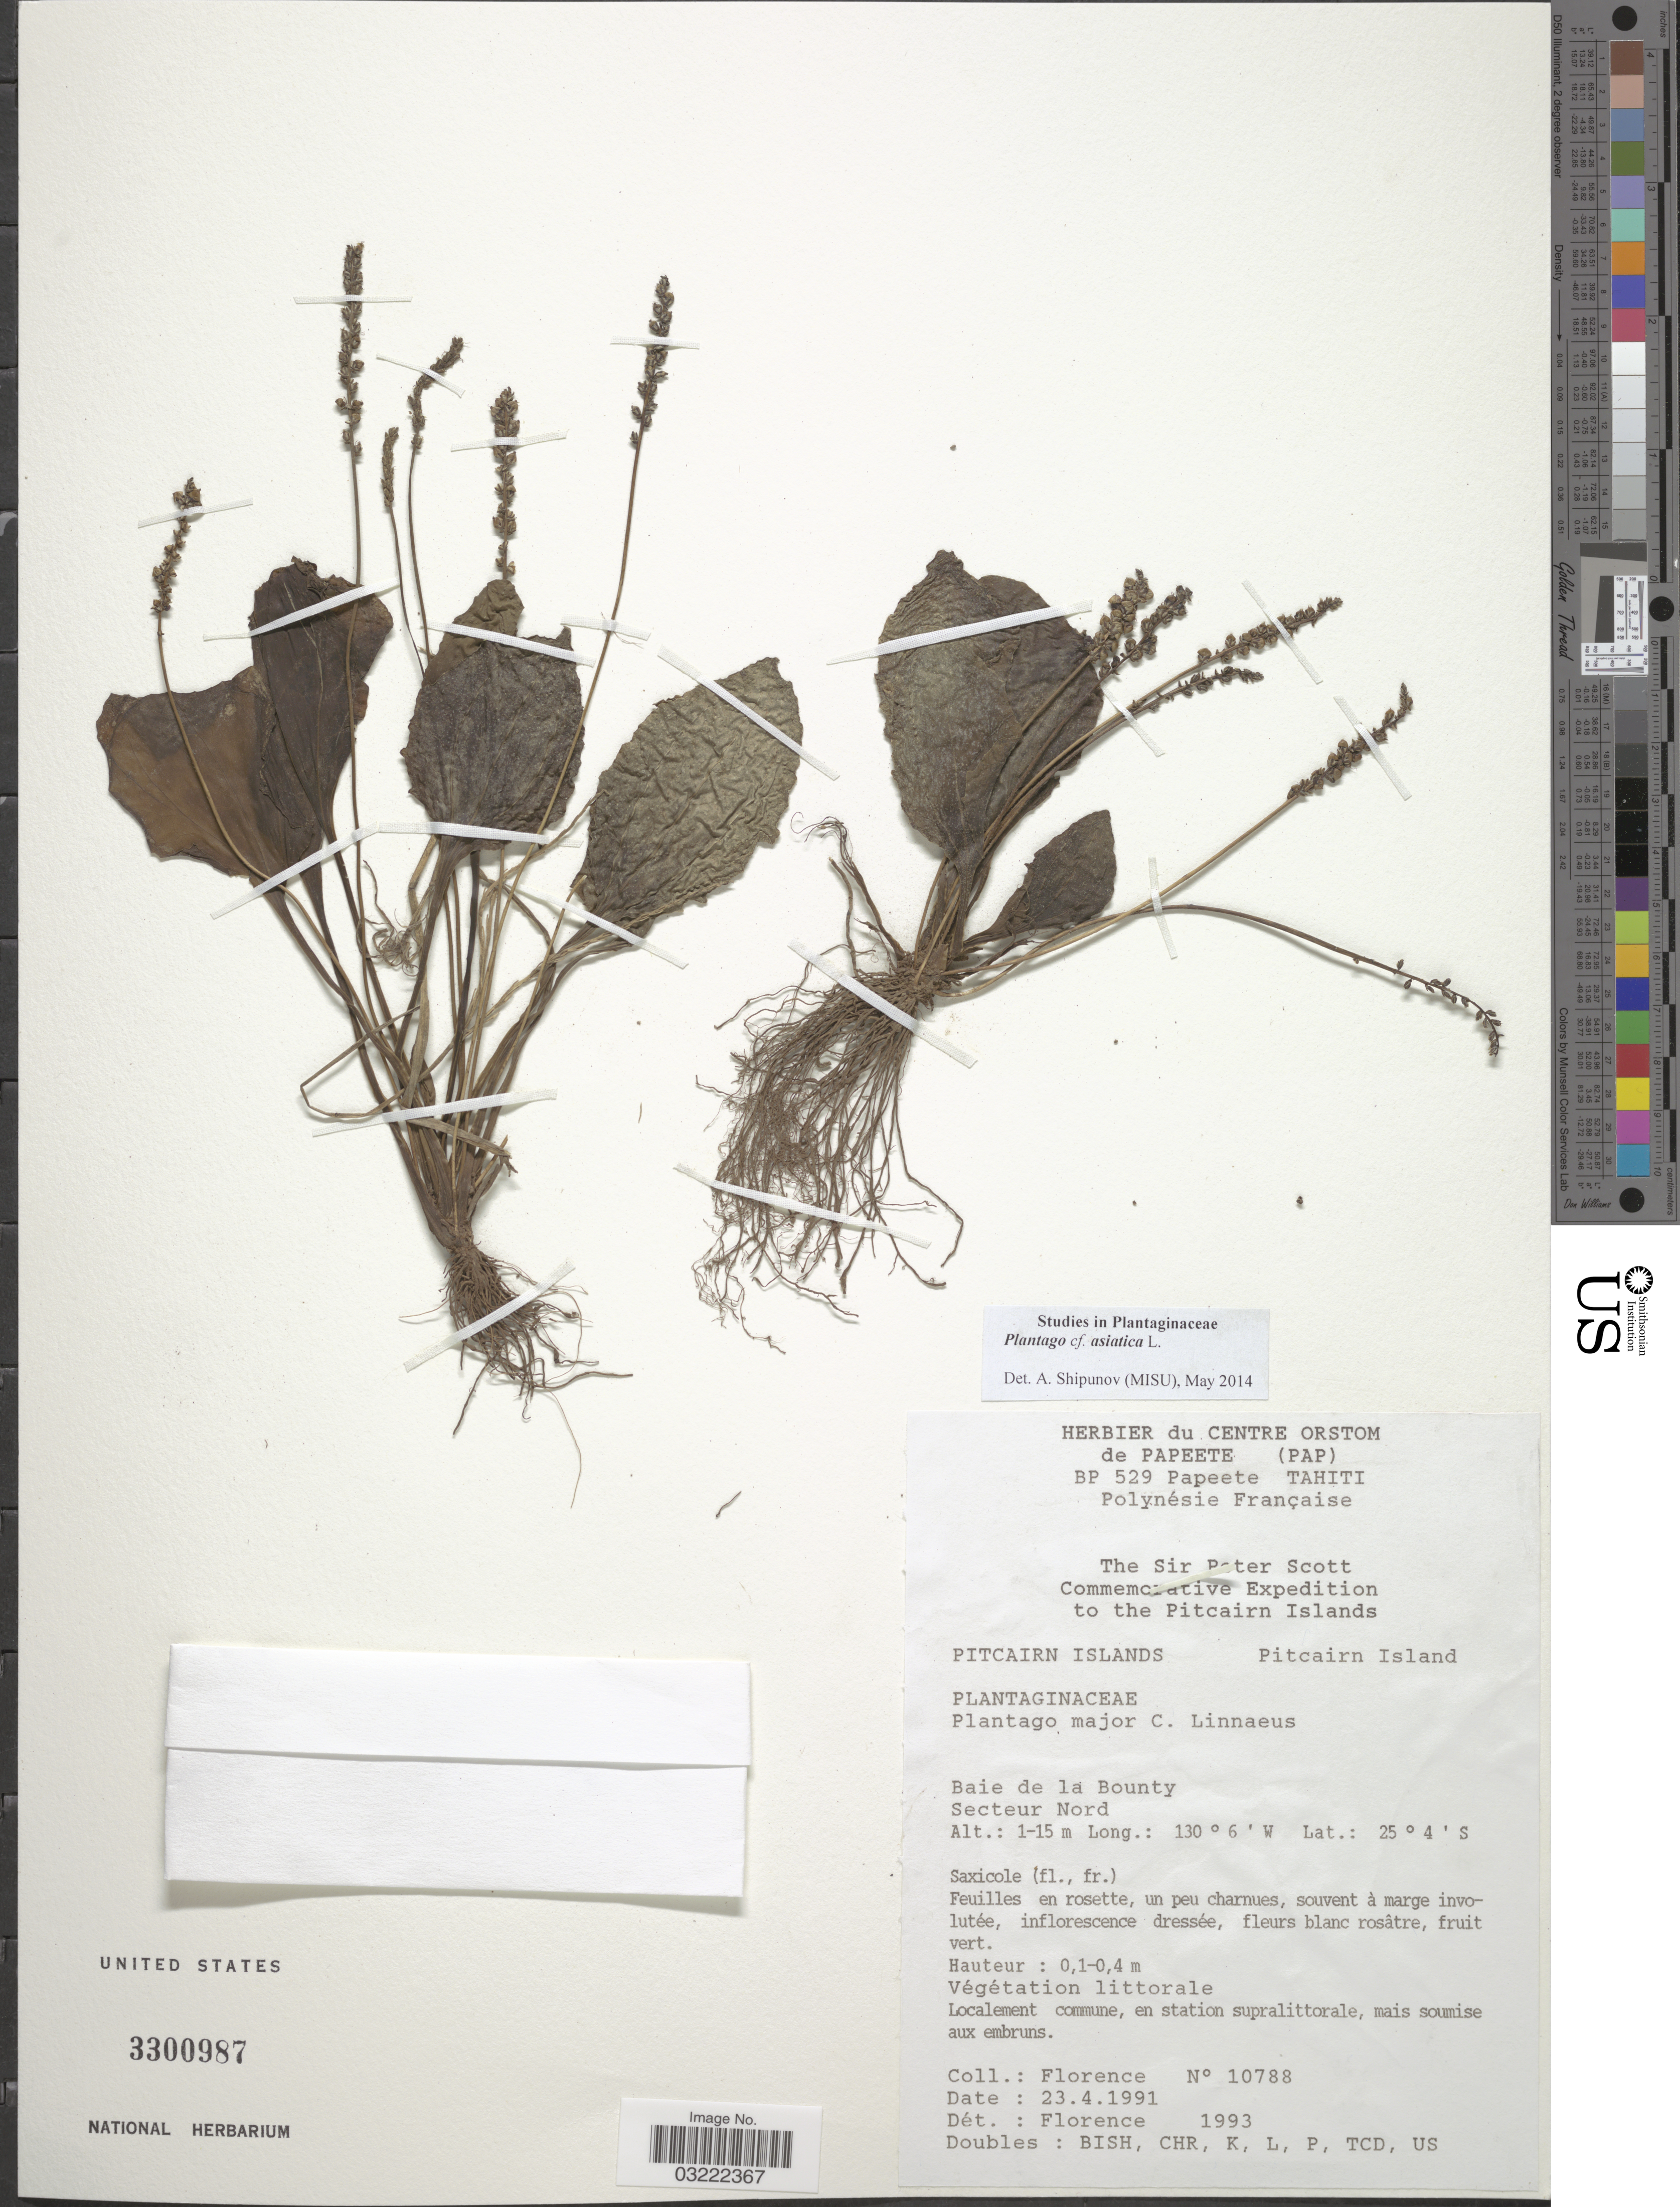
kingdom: Plantae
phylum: Tracheophyta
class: Magnoliopsida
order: Lamiales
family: Plantaginaceae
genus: Plantago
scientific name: Plantago asiatica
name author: L.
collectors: -. Florence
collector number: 10788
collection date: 1991-04-23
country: Pitcairn Islands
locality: Baie de la Bounty, Secteur Nord.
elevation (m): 1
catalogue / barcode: US 3300987